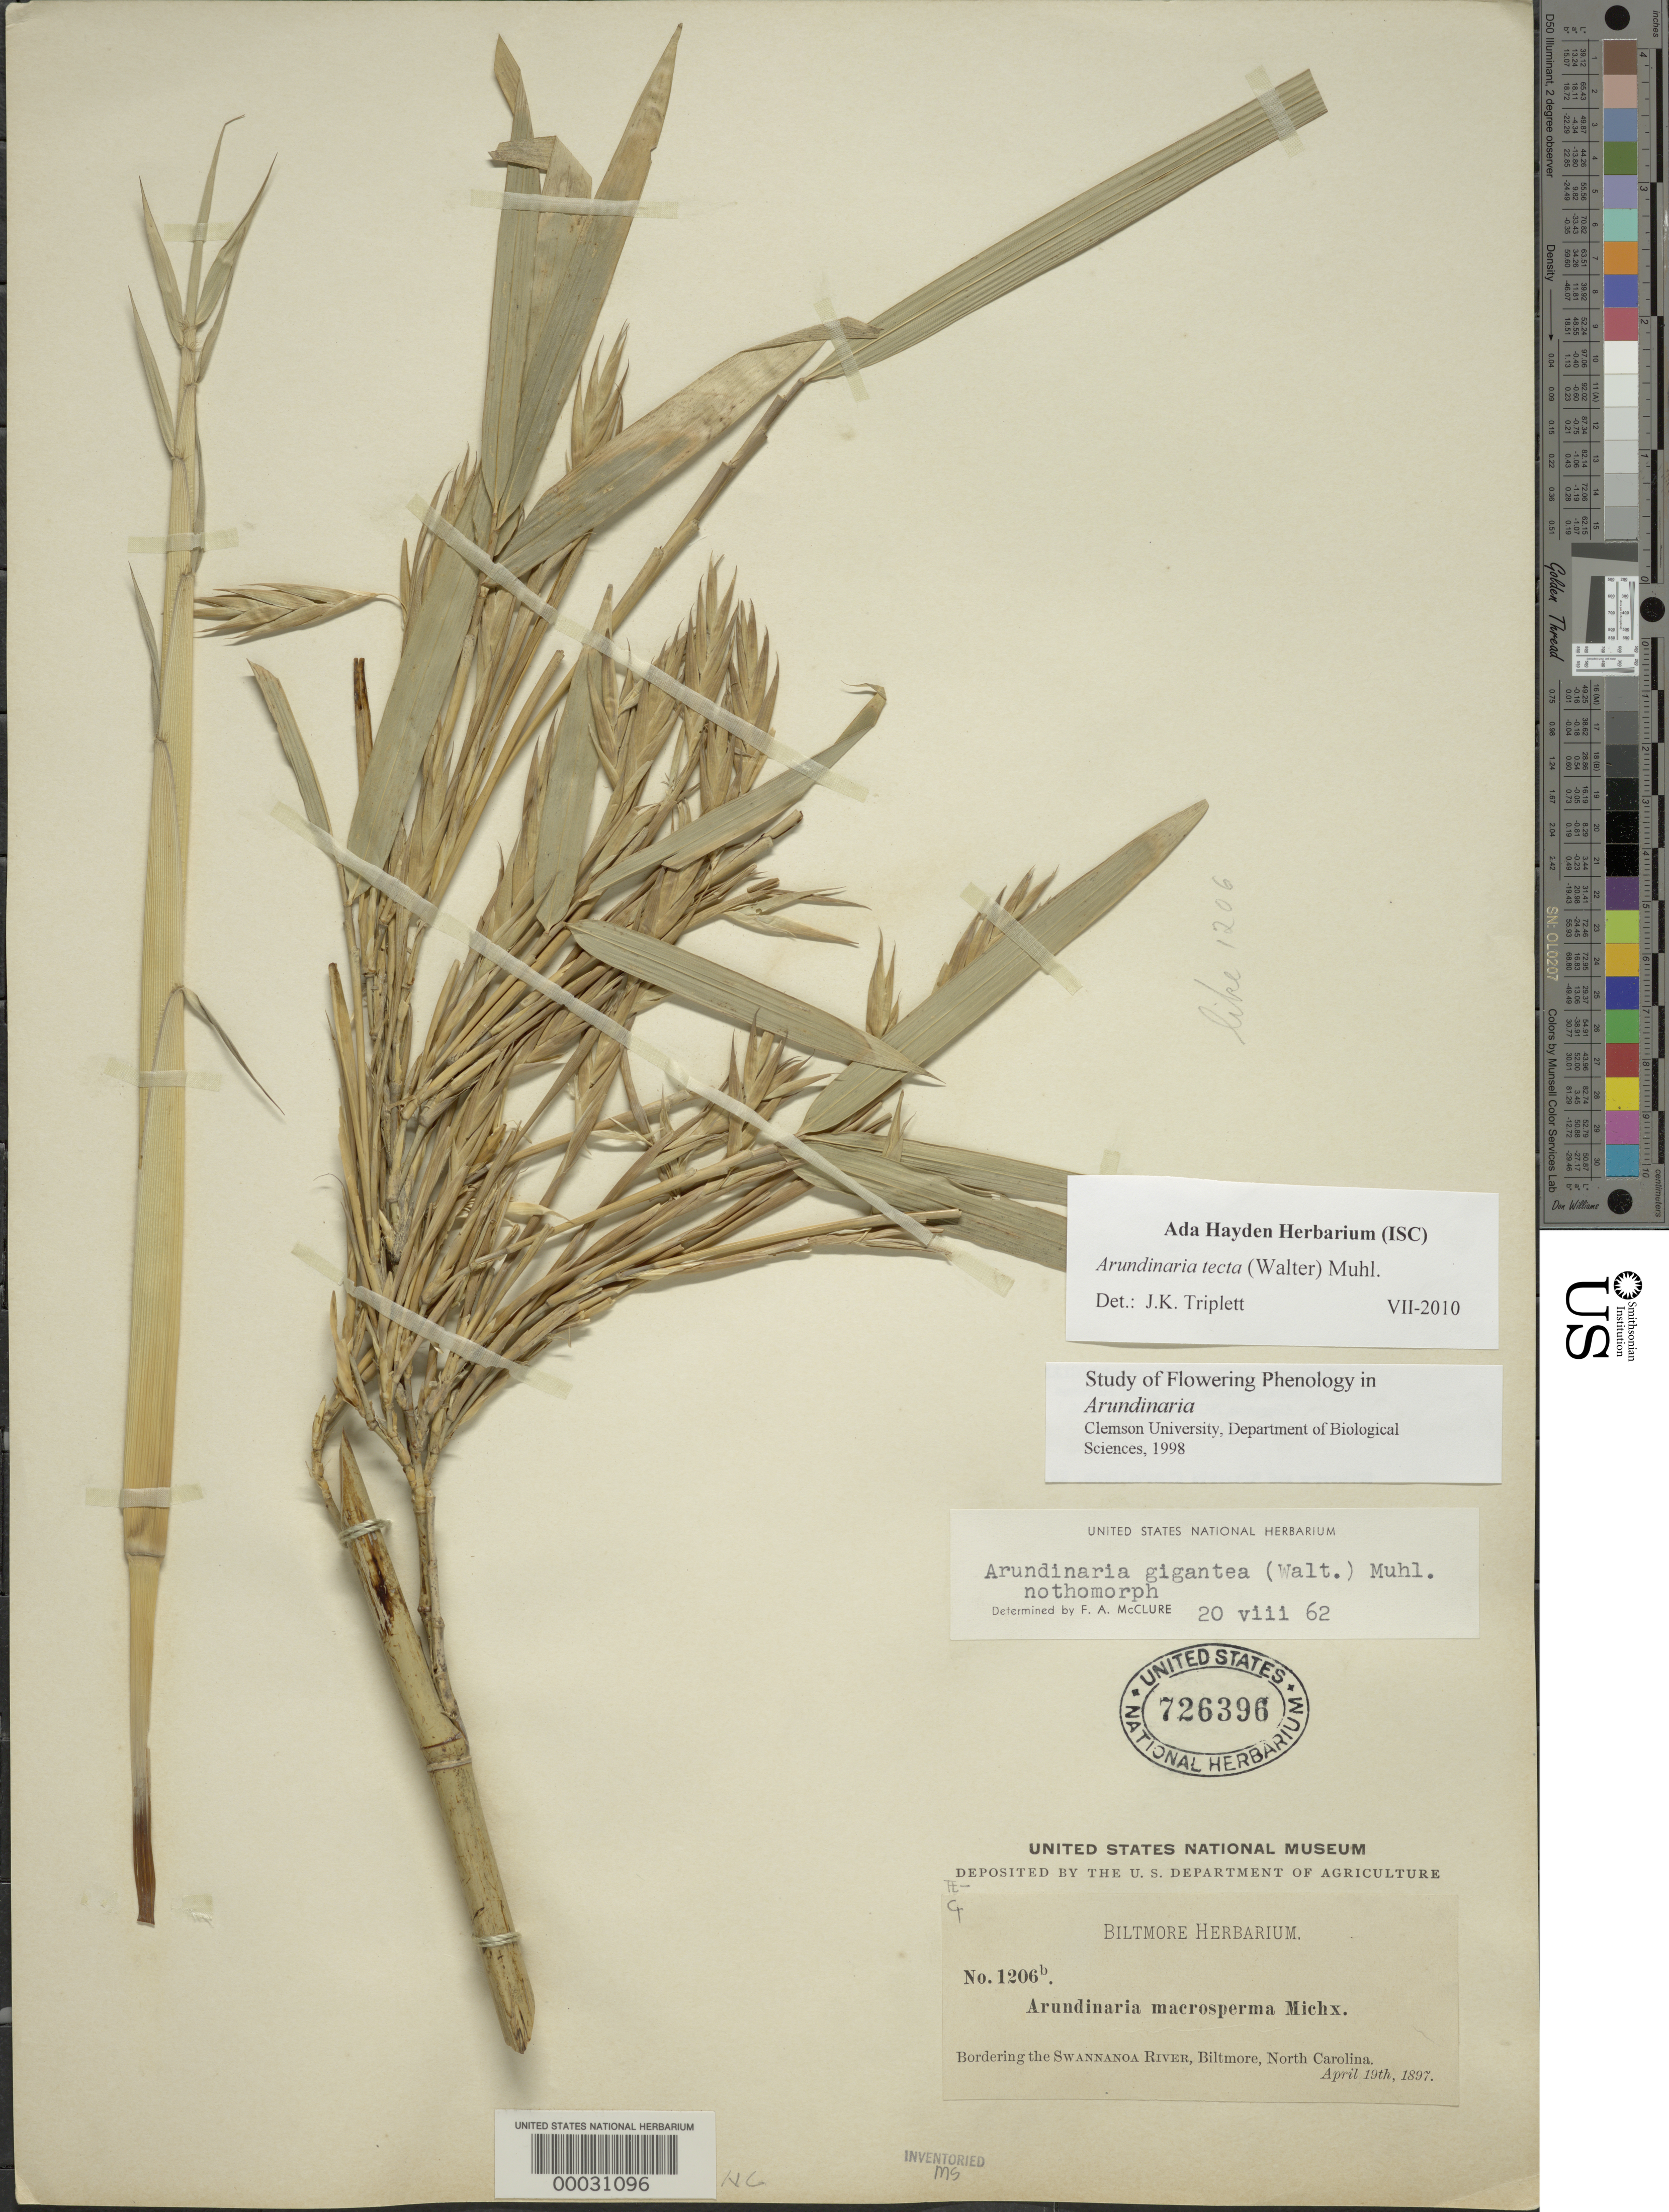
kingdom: Plantae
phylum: Tracheophyta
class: Liliopsida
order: Poales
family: Poaceae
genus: Arundinaria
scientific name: Arundinaria tecta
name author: (Walter) Muhl.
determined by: Triplett, J. K.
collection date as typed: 19 Apr 1897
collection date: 1897-04-19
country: United States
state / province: North Carolina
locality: Swannanoa river, biltmore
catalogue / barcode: US 726396